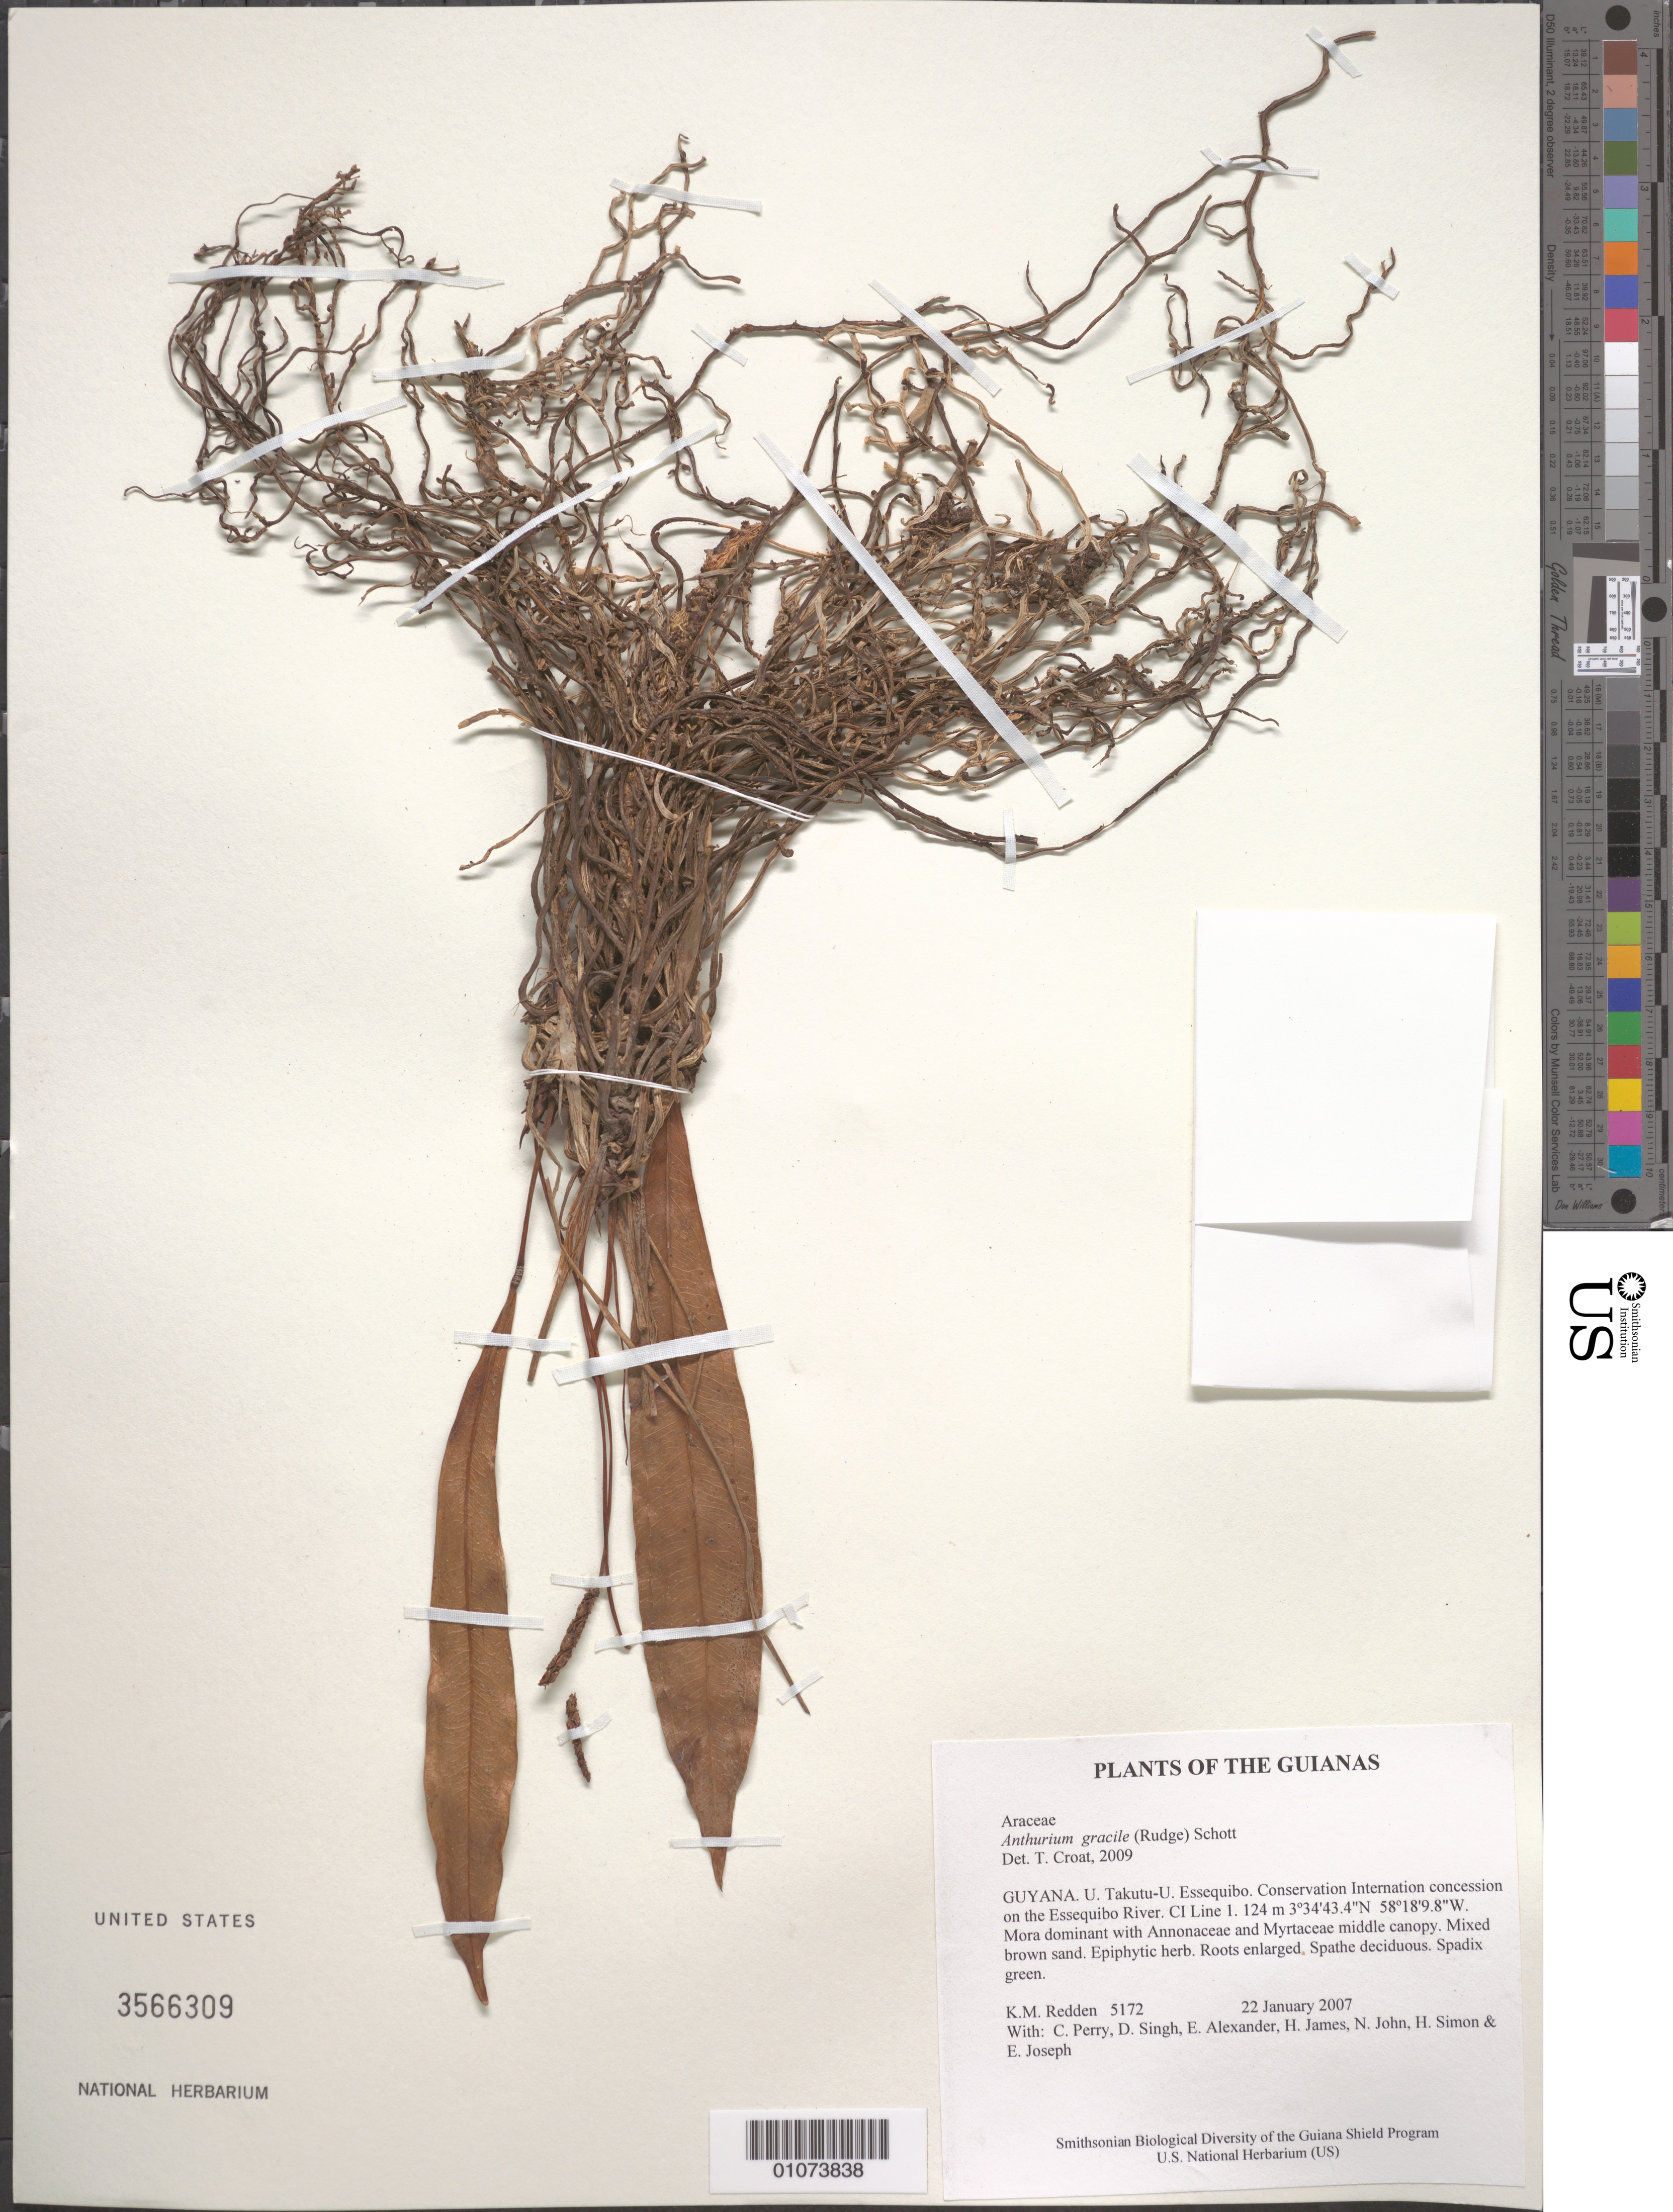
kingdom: Plantae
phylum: Tracheophyta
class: Liliopsida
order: Alismatales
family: Araceae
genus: Anthurium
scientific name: Anthurium gracile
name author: (Rudge) Schott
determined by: Croat, Thomas B., Missouri Botanical Garden (MO)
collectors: K. M. Redden, C. Perry, D. Singh, E. Alexander, H. James, N. John, H. Simon & E. Joseph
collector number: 5172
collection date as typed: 22 January 2007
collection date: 2007-01-22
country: Guyana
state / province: U. Takutu-U. Essequibo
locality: Conservation International concession on the Essequibo River. CI Line 1.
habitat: Mora dominant with Annonaceae and Myrtaceae middle canopy. Mixed brown sand.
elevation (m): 124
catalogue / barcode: US 3566309